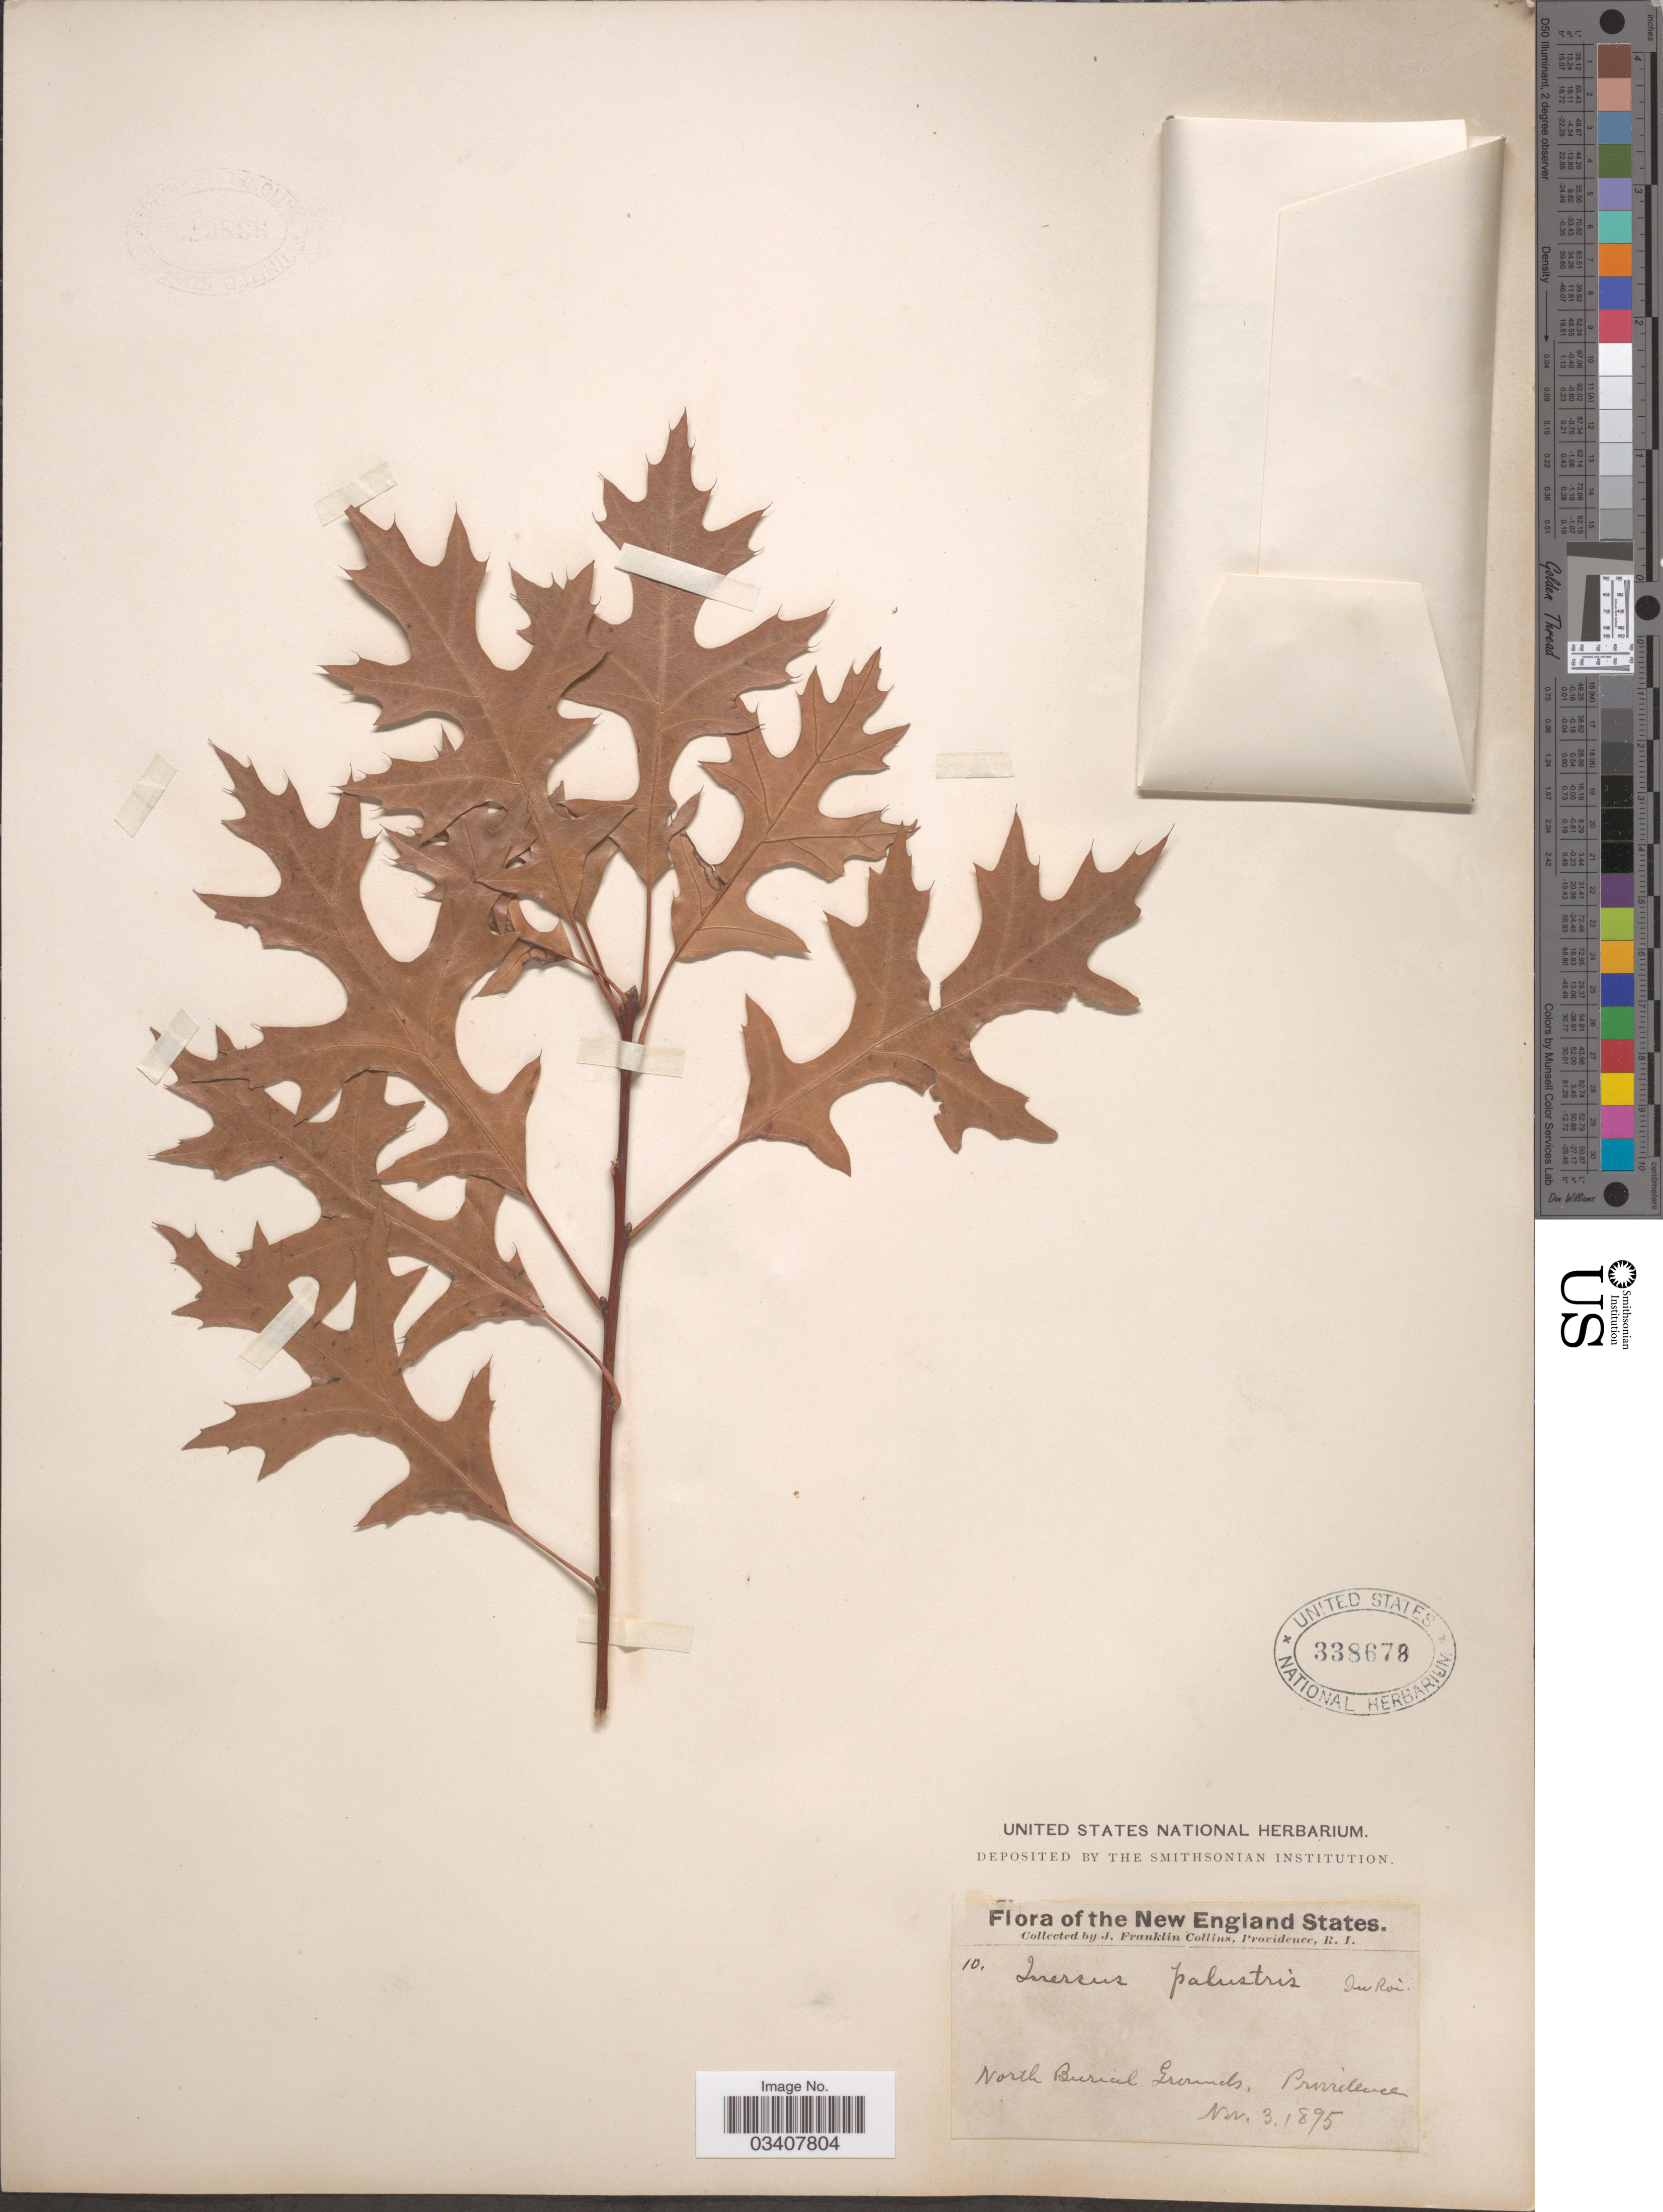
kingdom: Plantae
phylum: Tracheophyta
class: Magnoliopsida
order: Fagales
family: Fagaceae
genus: Quercus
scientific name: Quercus palustris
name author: Münchh.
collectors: J. Collins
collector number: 10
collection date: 1895-11-03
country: United States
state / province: Rhode Island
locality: The New England States. North Burial Grounds, Providence.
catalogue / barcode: US 338678